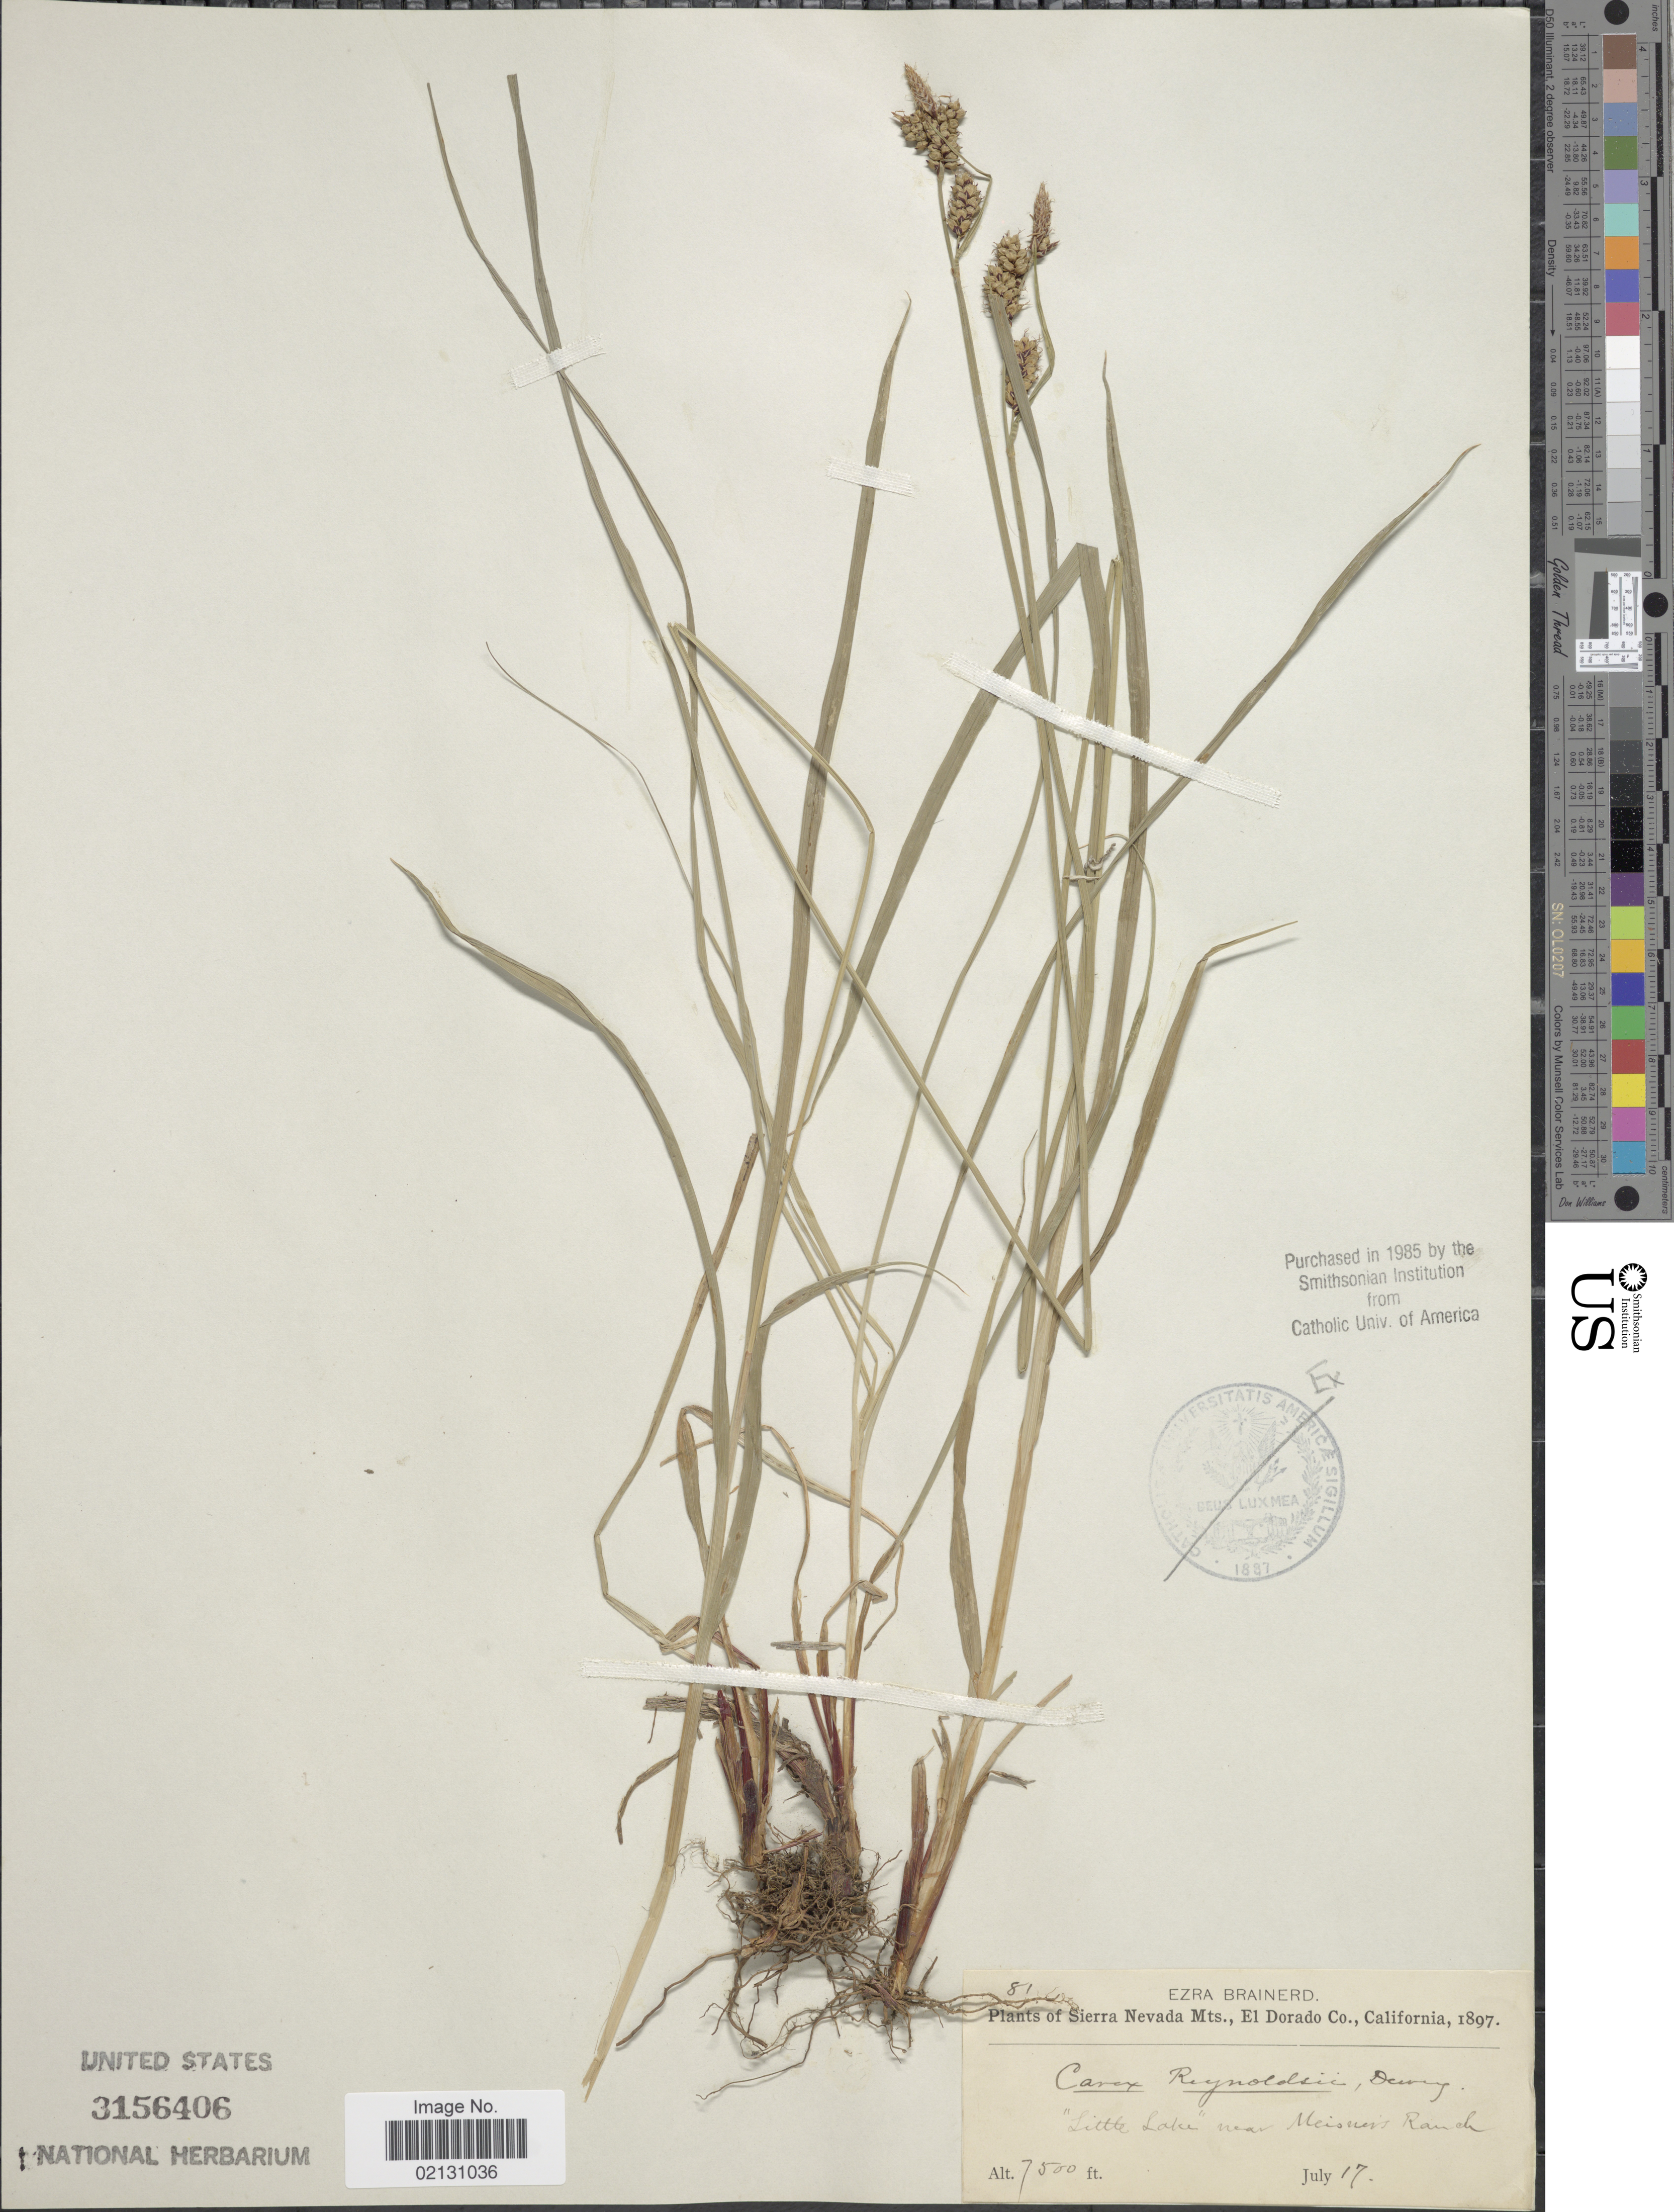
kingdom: Plantae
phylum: Tracheophyta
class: Liliopsida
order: Poales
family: Cyperaceae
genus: Carex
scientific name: Carex raynoldsii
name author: Dewey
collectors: E. Brainerd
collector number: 81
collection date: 1897-07-17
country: United States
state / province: California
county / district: El Dorado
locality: Sierra Nevada Mts., El Dorado Co, 'Little Lake' near Meisners Ranch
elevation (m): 2286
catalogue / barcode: US 3156406